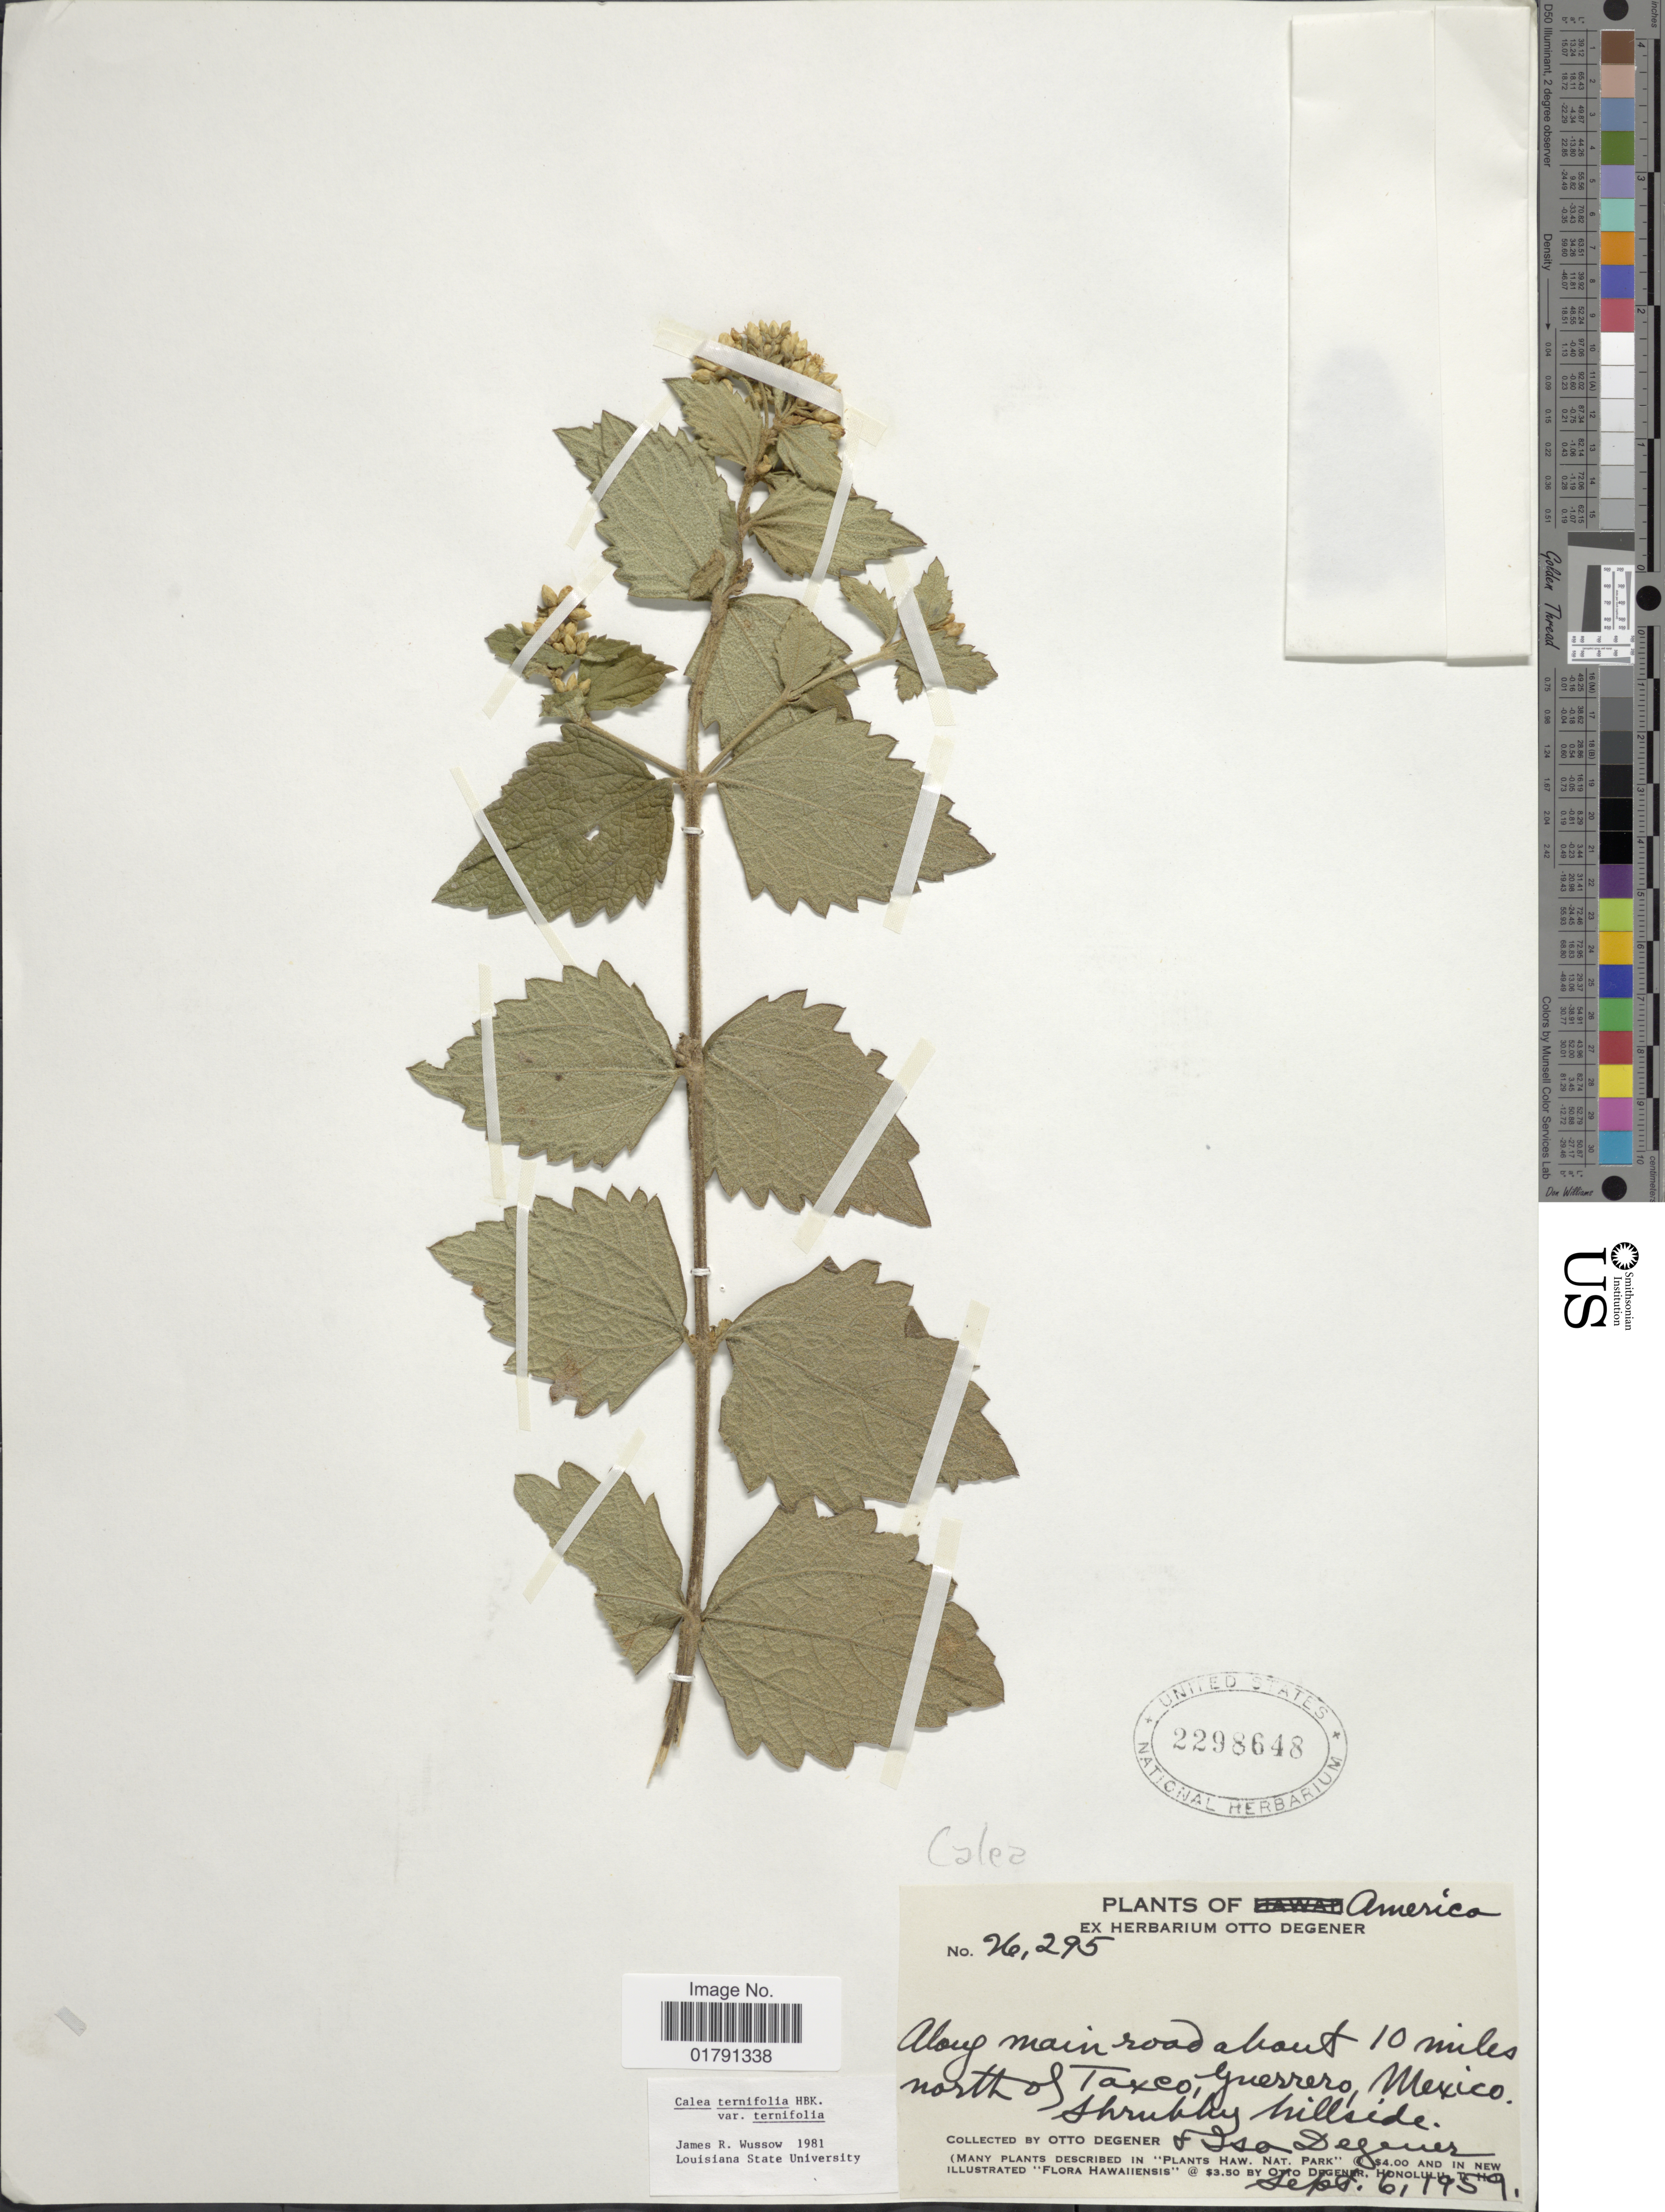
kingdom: Plantae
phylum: Tracheophyta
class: Magnoliopsida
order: Asterales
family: Asteraceae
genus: Calea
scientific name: Calea ternifolia var. ternifolia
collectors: O. Degener & I. Degener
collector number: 26295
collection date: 1959-09-06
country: Mexico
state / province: Guerrero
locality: America, along main road about 10 miles north of Taxco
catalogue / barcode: US 2298648